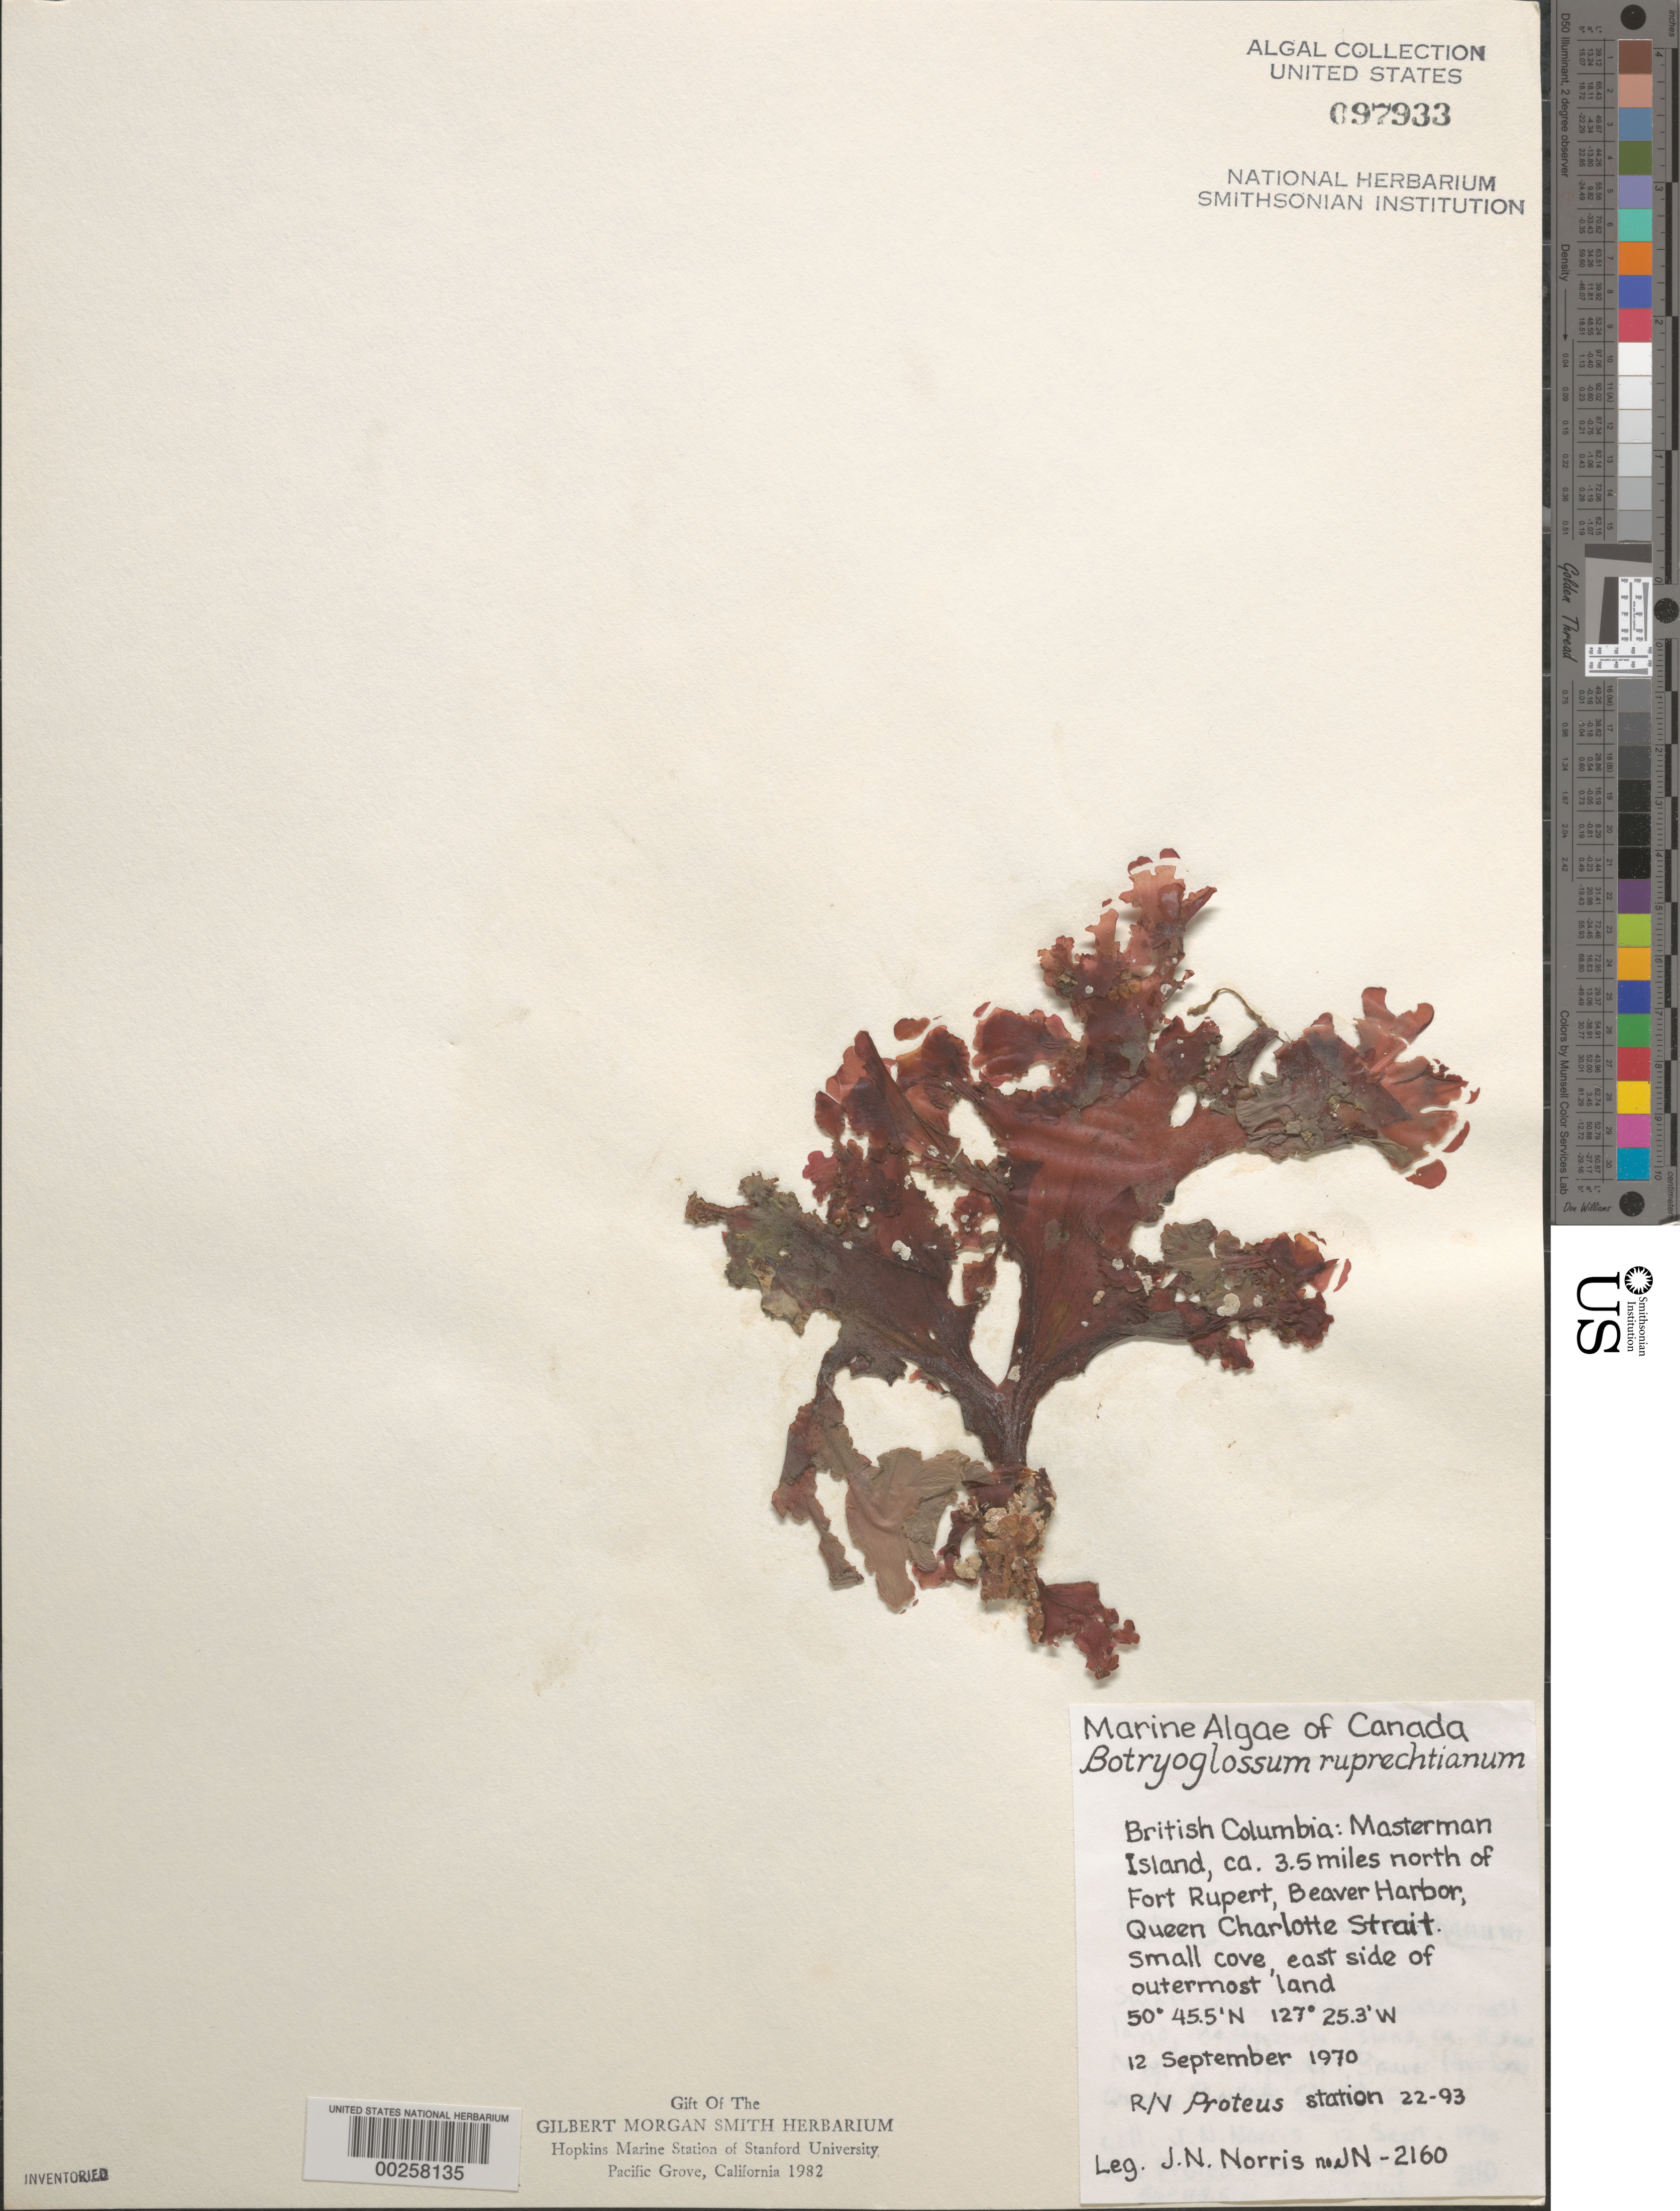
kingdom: Plantae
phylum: Rhodophyta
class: Florideophyceae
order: Ceramiales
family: Delesseriaceae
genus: Cryptopleura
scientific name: Cryptopleura ruprechtiana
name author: (J. Agardh) Kylin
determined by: Algae name updating Project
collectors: J. N. Norris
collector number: JN-2160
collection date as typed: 12 Sep 1970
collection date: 1970-09-12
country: Canada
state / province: British Columbia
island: Masterman Island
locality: Ca. 3.5 miles north of Fort Rupert, Beaver Harbor, Queen Charlotte Strait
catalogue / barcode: US 97933